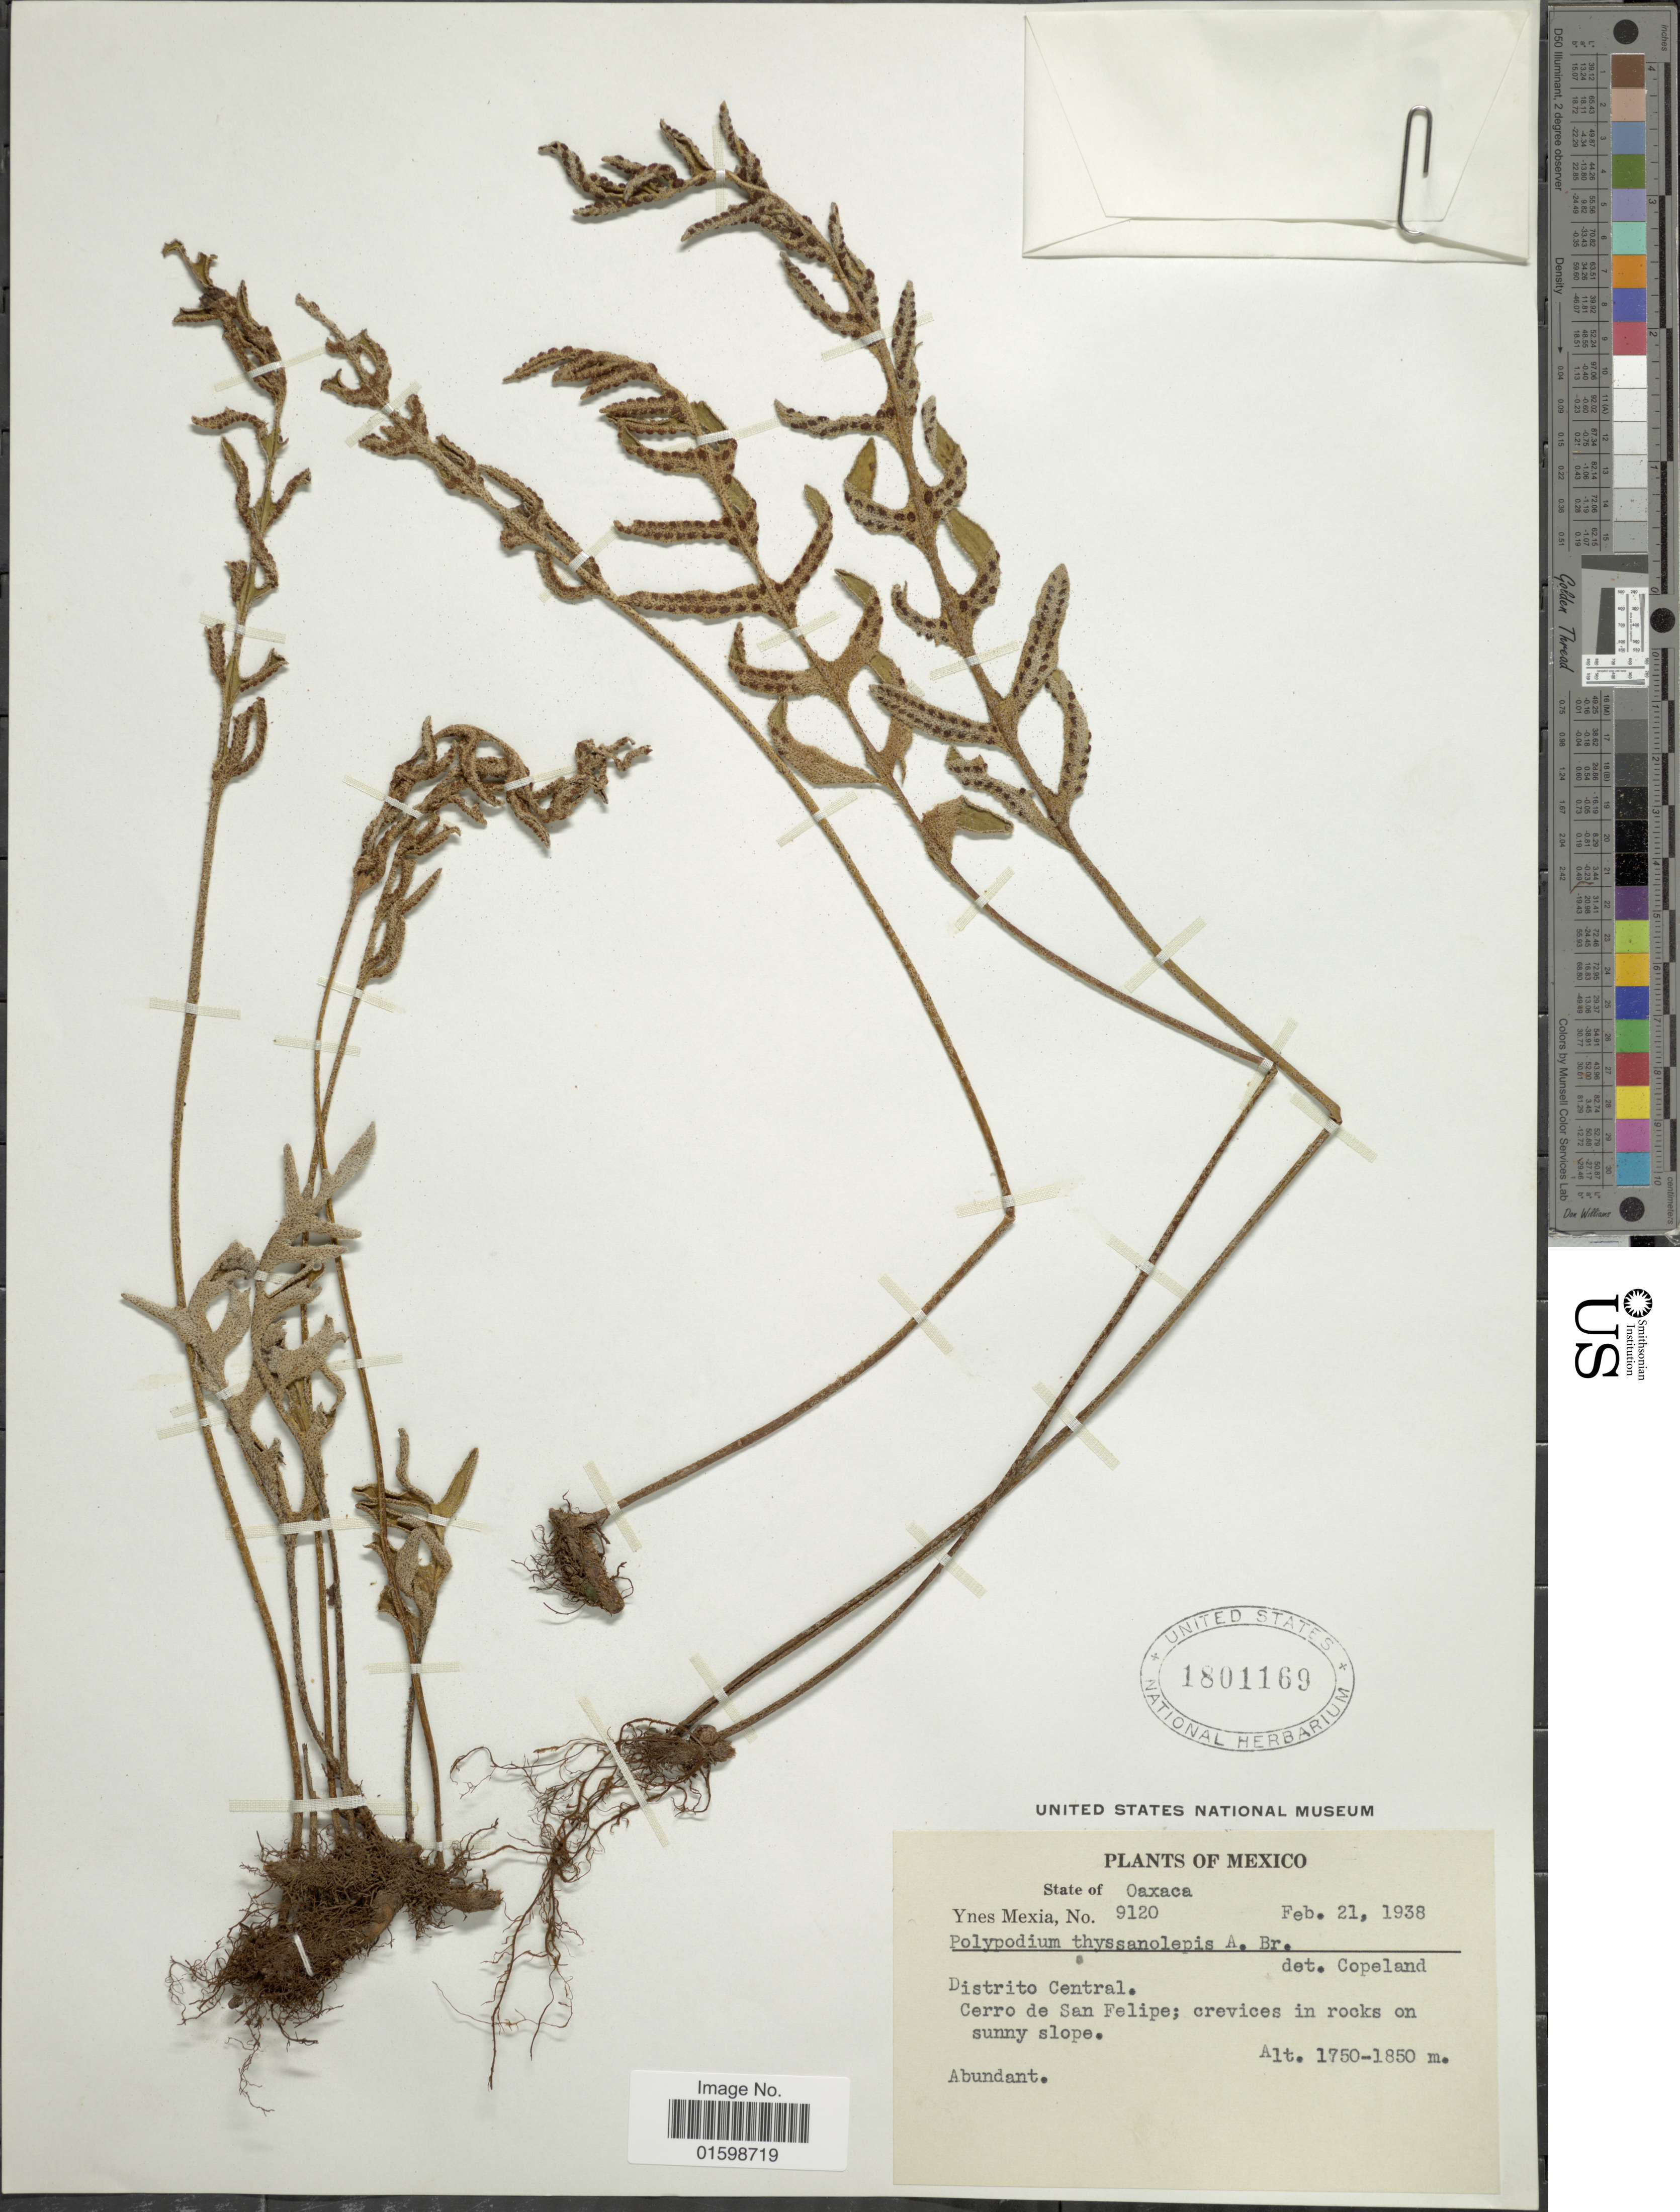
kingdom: Plantae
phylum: Tracheophyta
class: Polypodiopsida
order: Polypodiales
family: Polypodiaceae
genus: Pleopeltis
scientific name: Pleopeltis thyssanolepis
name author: (A. Braun ex Klotzsch) E.G. Andrews & Windham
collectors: Y. Mexia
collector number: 9120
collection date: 1938-02-21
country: Mexico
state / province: Oaxaca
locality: Distrito Central, Cerro de San Felipe; crevices in rocks and sunny slope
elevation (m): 1750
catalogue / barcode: US 1801169